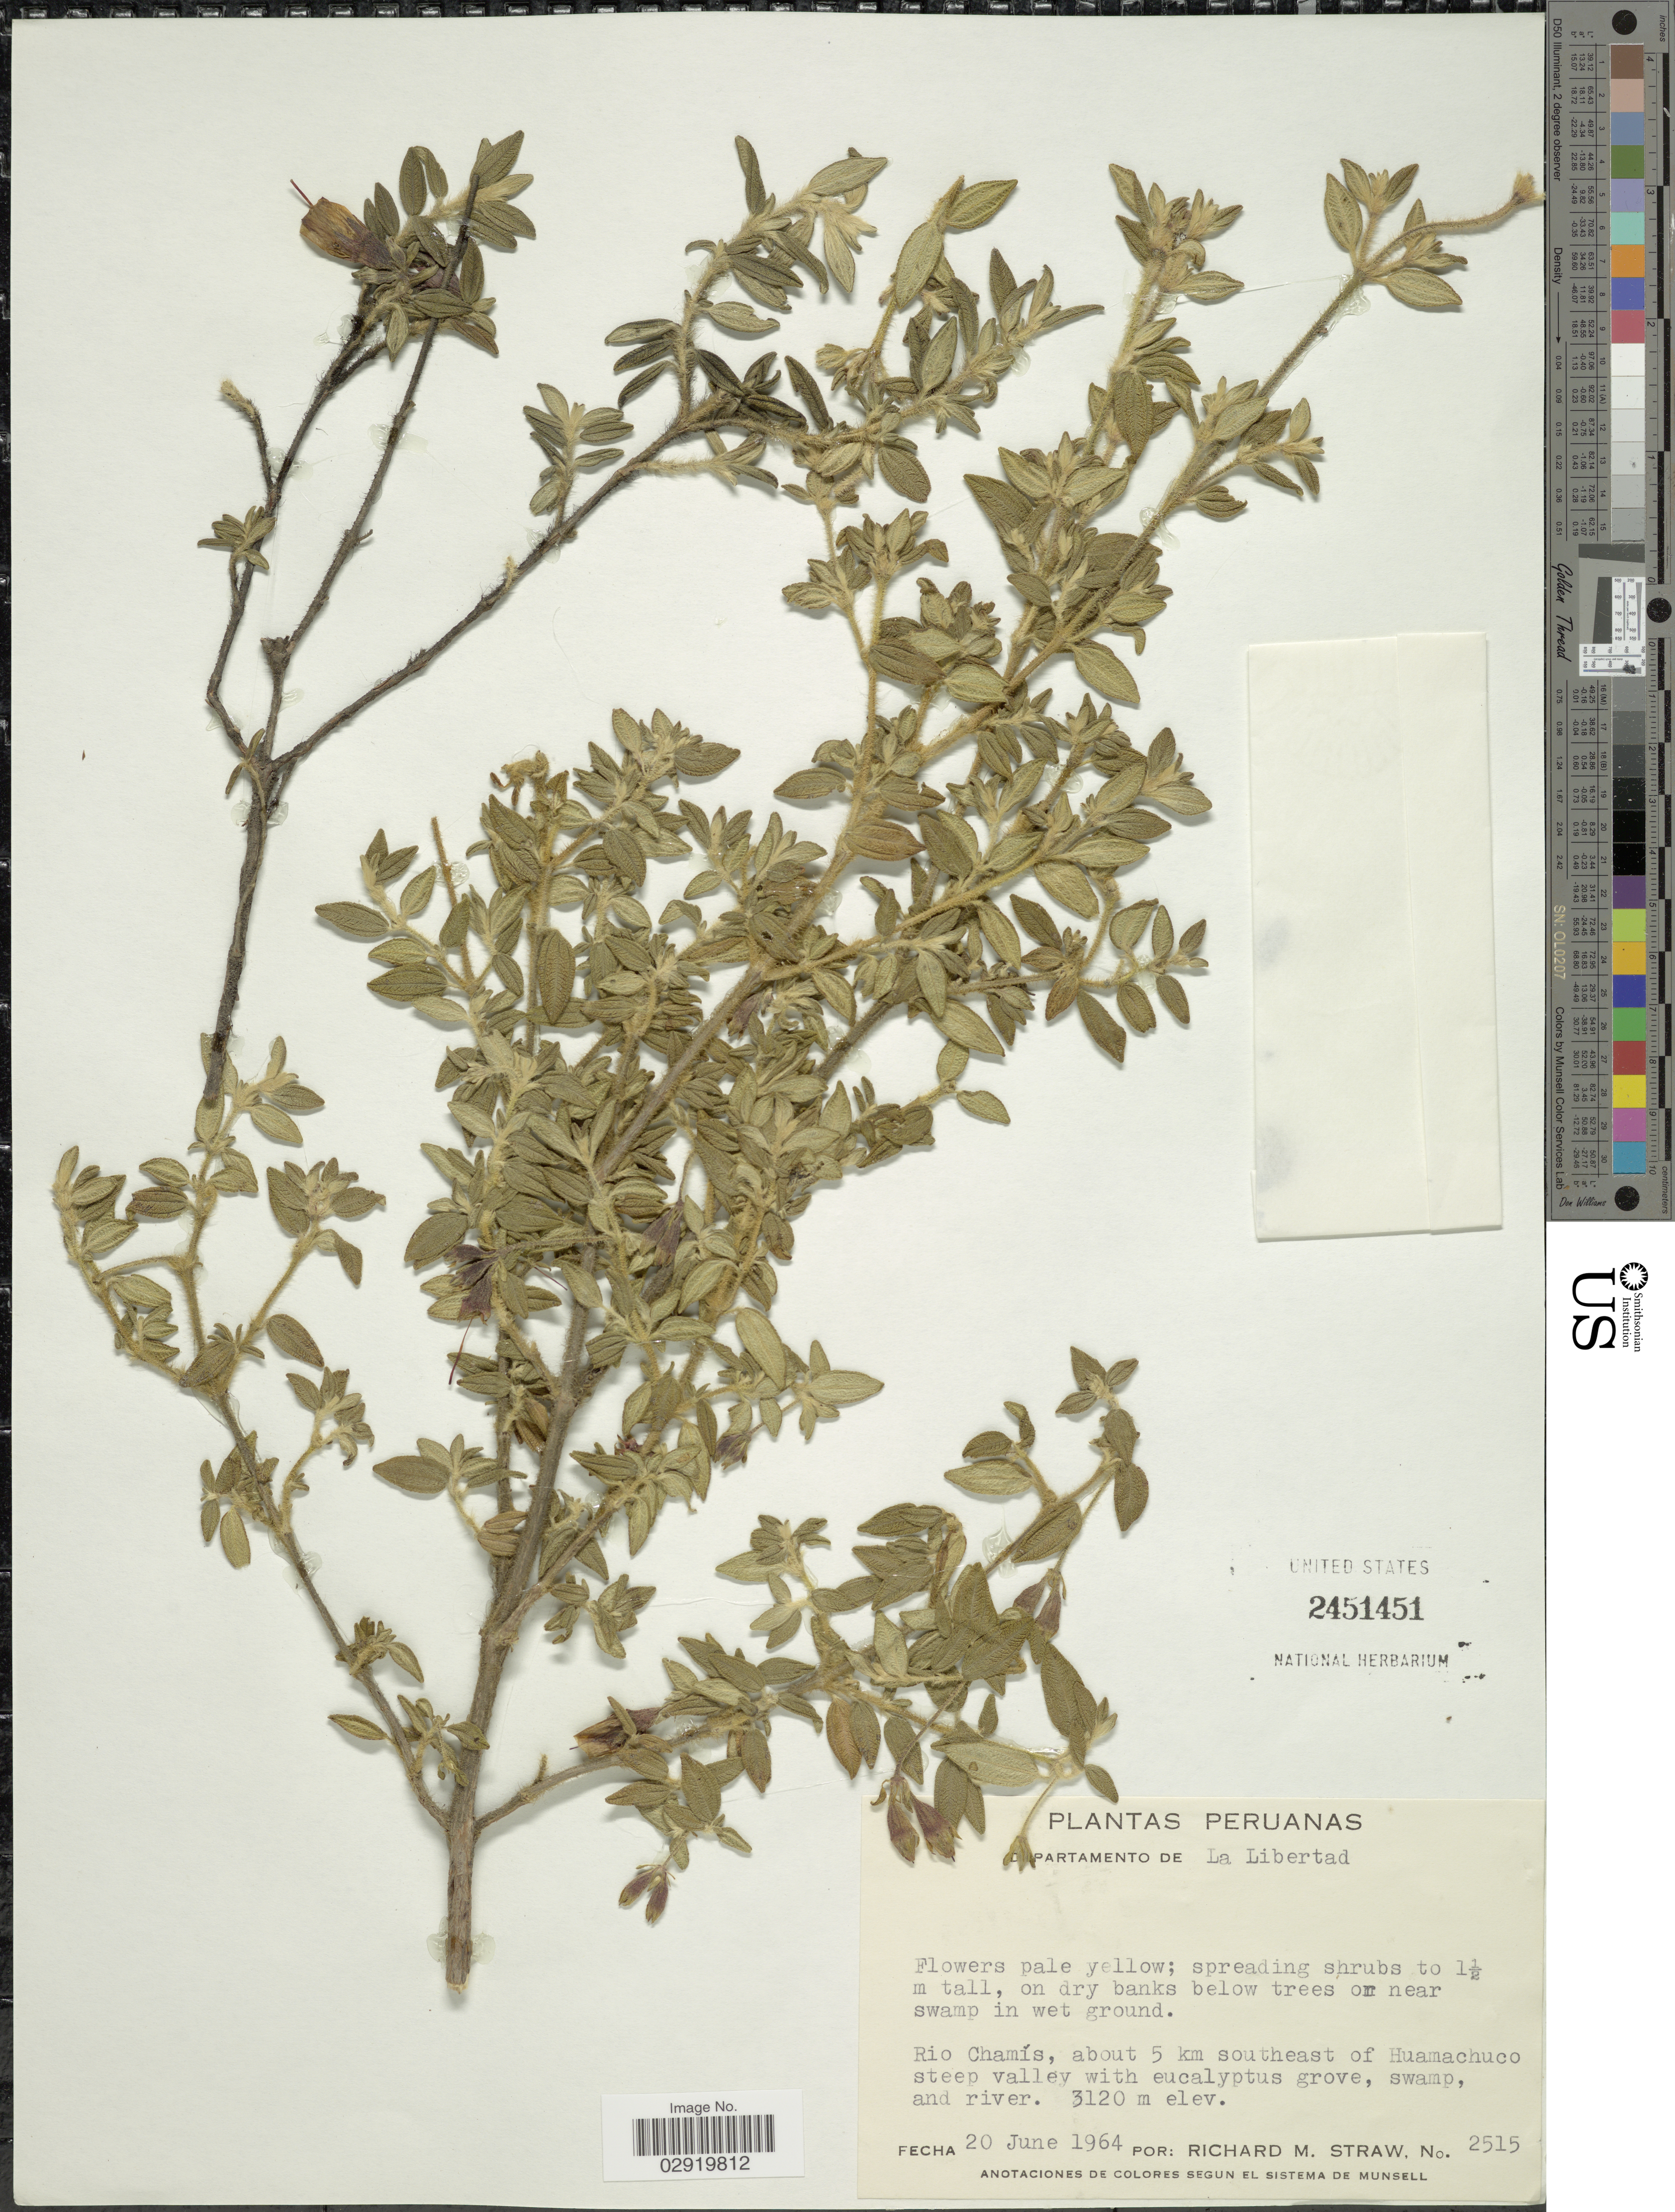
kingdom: Plantae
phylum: Tracheophyta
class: Magnoliopsida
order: Myrtales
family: Melastomataceae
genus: Brachyotum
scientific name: Brachyotum figueroae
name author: J.F. Macbr.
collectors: R. M. Straw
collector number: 2515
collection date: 1964-06-20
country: Peru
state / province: La Libertad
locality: Departamento de La Libertad. Rio Chamís, about 5 km southeast of Huamachuco.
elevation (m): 3120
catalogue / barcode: US 2451451